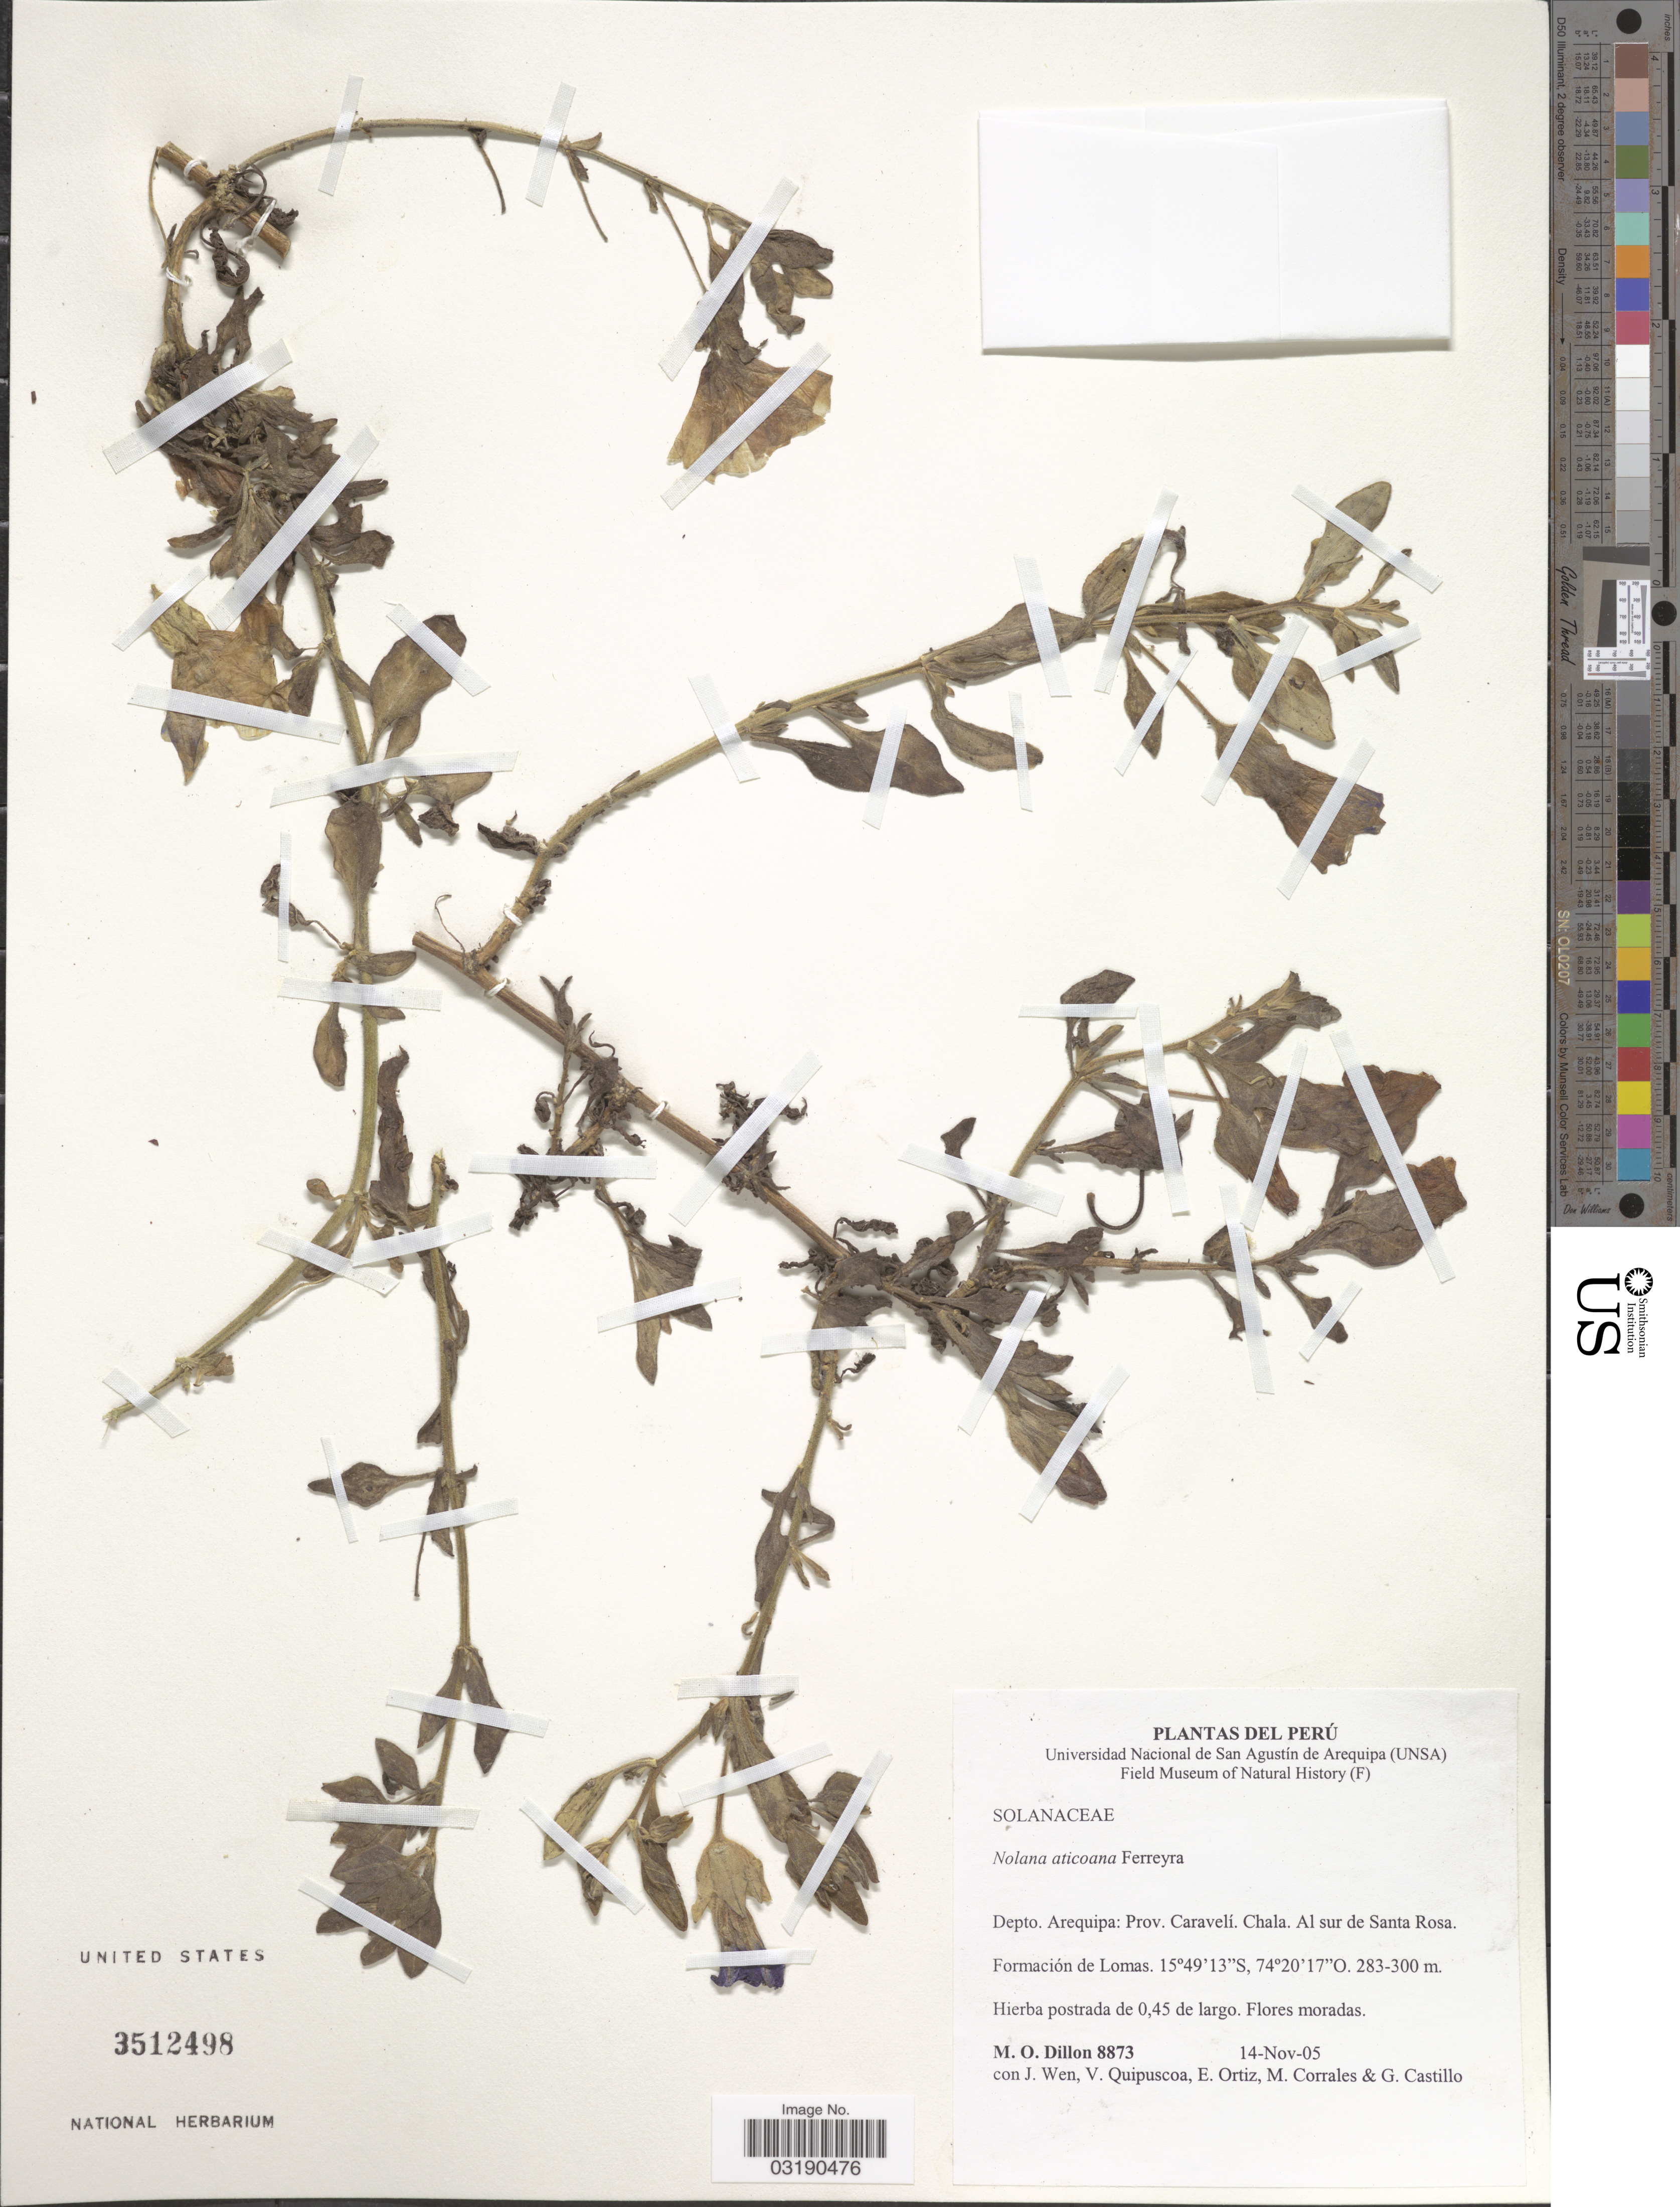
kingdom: Plantae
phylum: Tracheophyta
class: Magnoliopsida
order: Solanales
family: Solanaceae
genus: Nolana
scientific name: Nolana aticoana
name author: Ferreyra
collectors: M. O. Dillon, J. Wen, V. Quipuscoa, E. Ortiz & et al.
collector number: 8873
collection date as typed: Transcribed d/m/y: 14/11/5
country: Peru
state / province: Arequipa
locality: Depto. Arequipa: Prov. Caravelí. Chala. Al Sur de Santa Rosa.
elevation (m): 283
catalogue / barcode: US 3512498